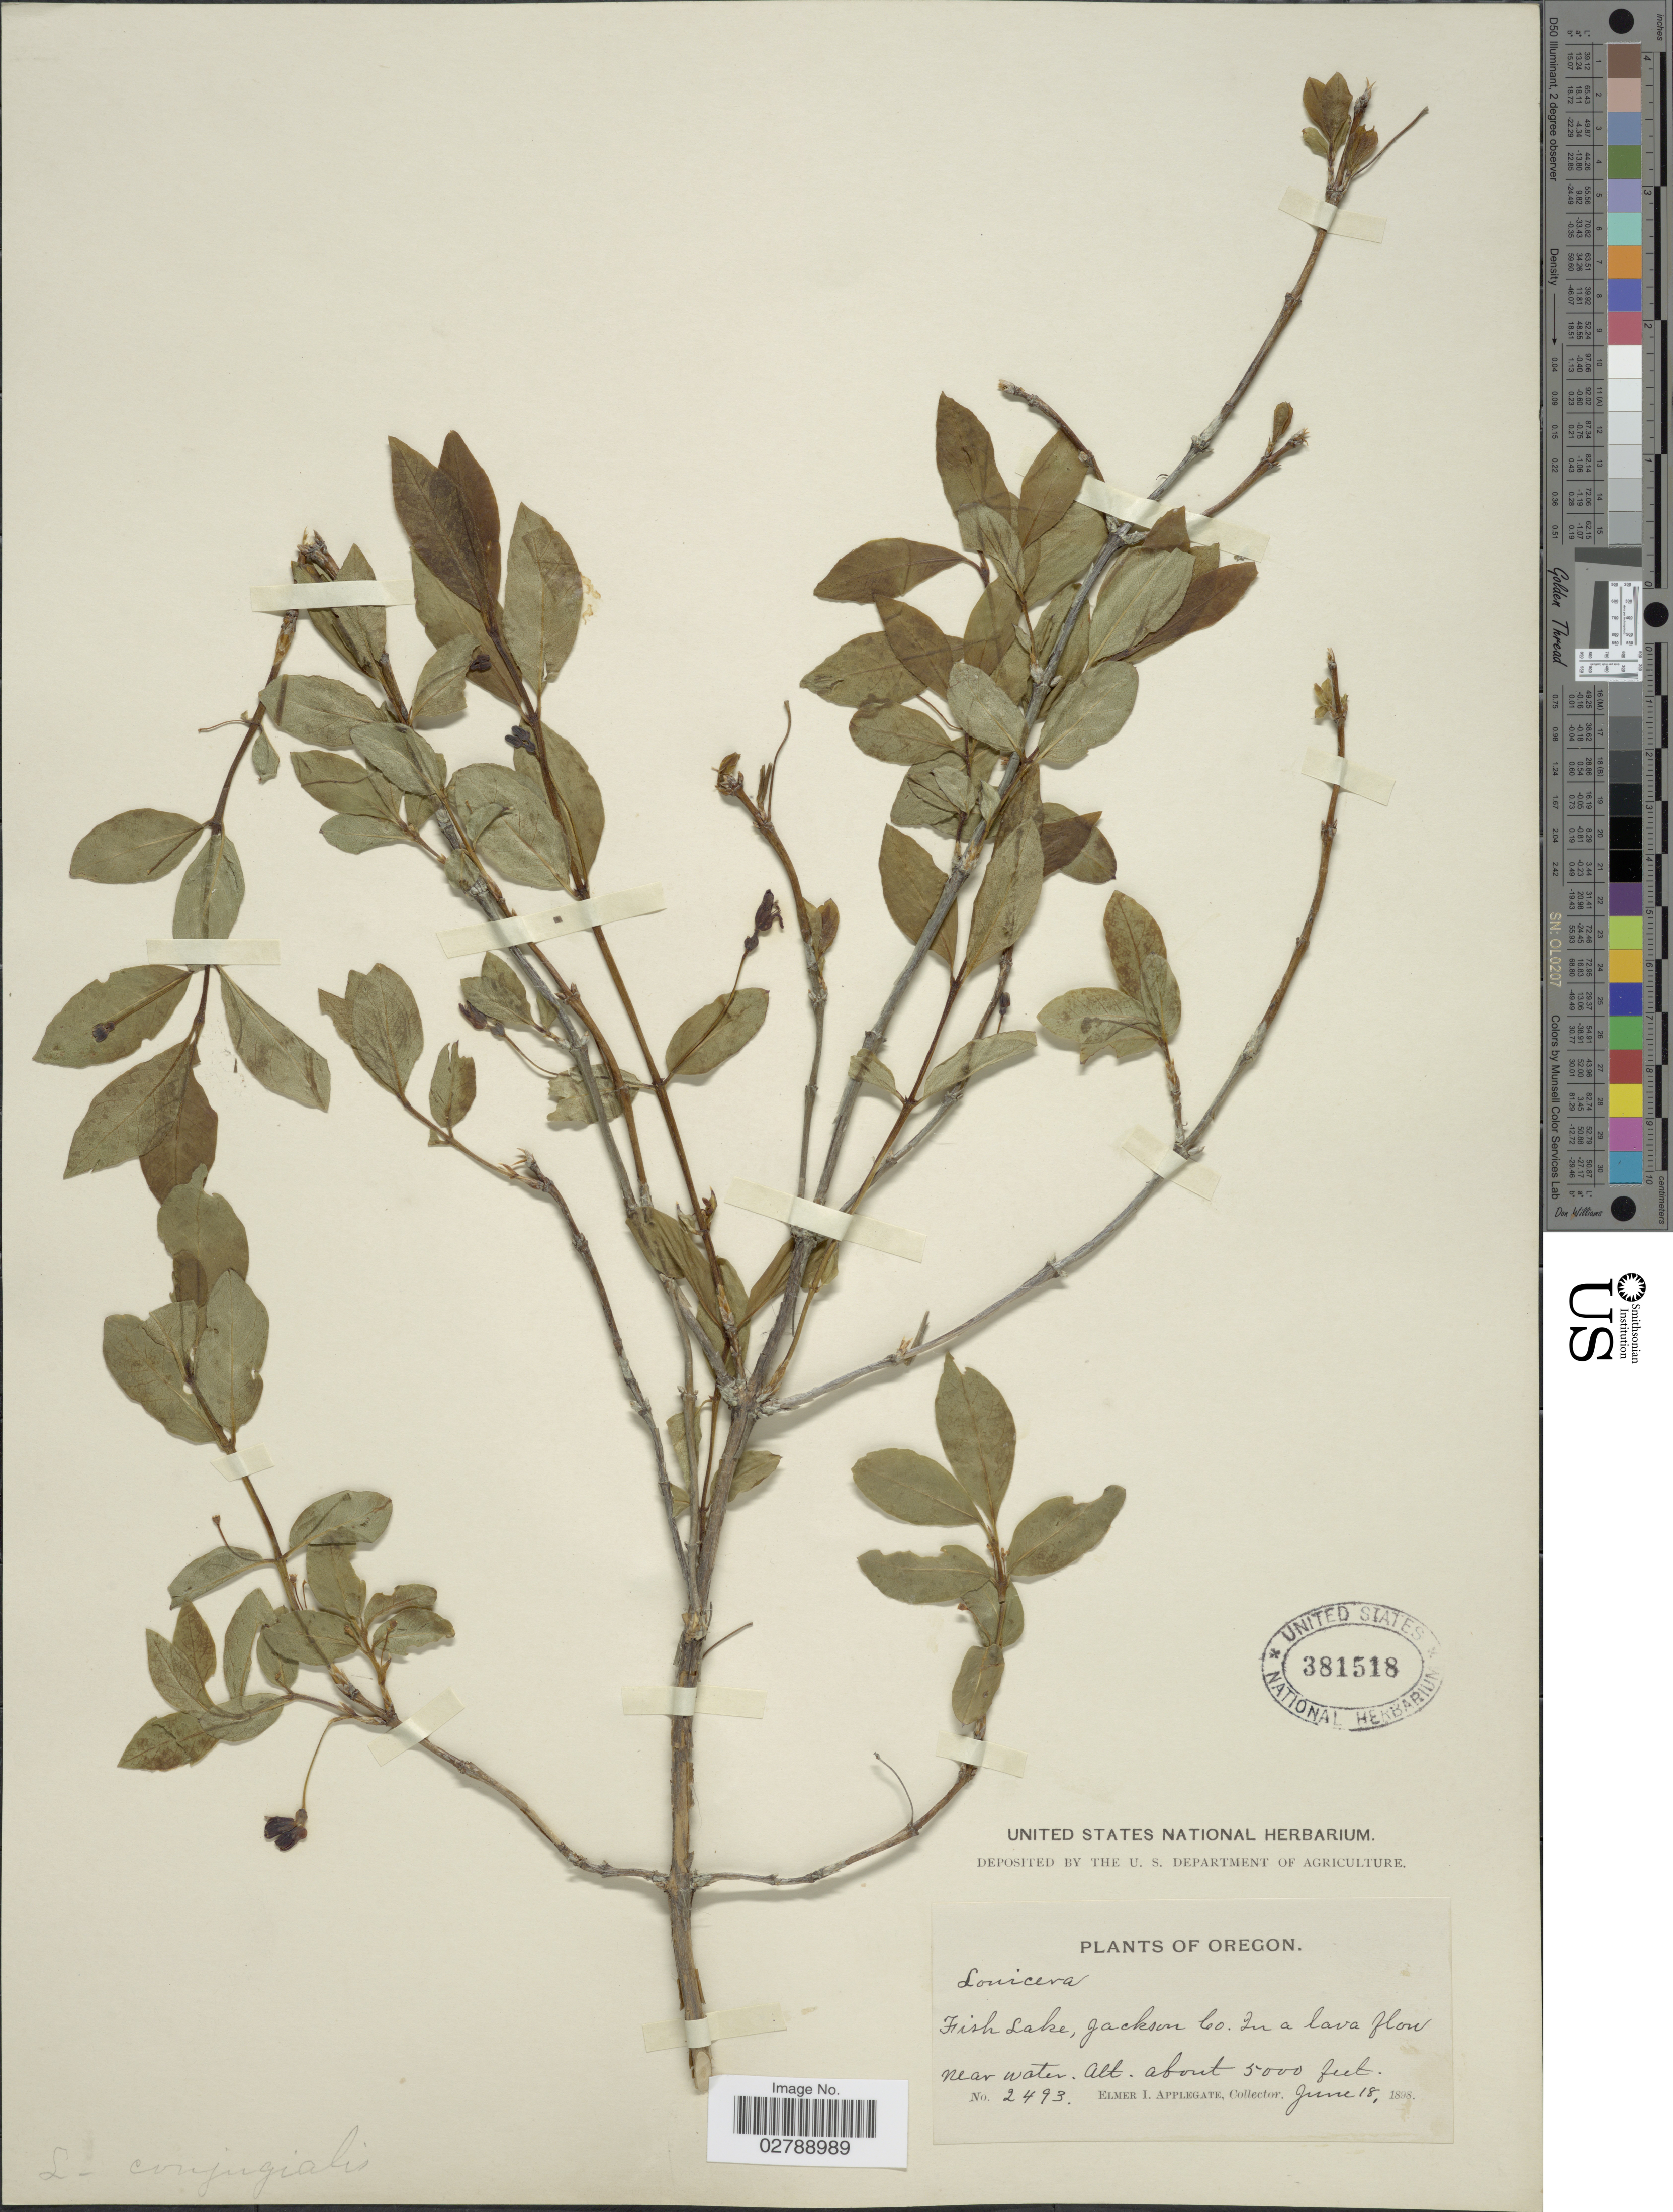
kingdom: Plantae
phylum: Tracheophyta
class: Magnoliopsida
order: Dipsacales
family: Caprifoliaceae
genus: Lonicera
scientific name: Lonicera conjugialis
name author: Kellogg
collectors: E. I. Applegate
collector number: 2493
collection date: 1898-06-18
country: United States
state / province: Oregon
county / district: Jackson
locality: Fish Lake, Jackson Co. In lava flow near water.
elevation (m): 1524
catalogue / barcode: US 381518